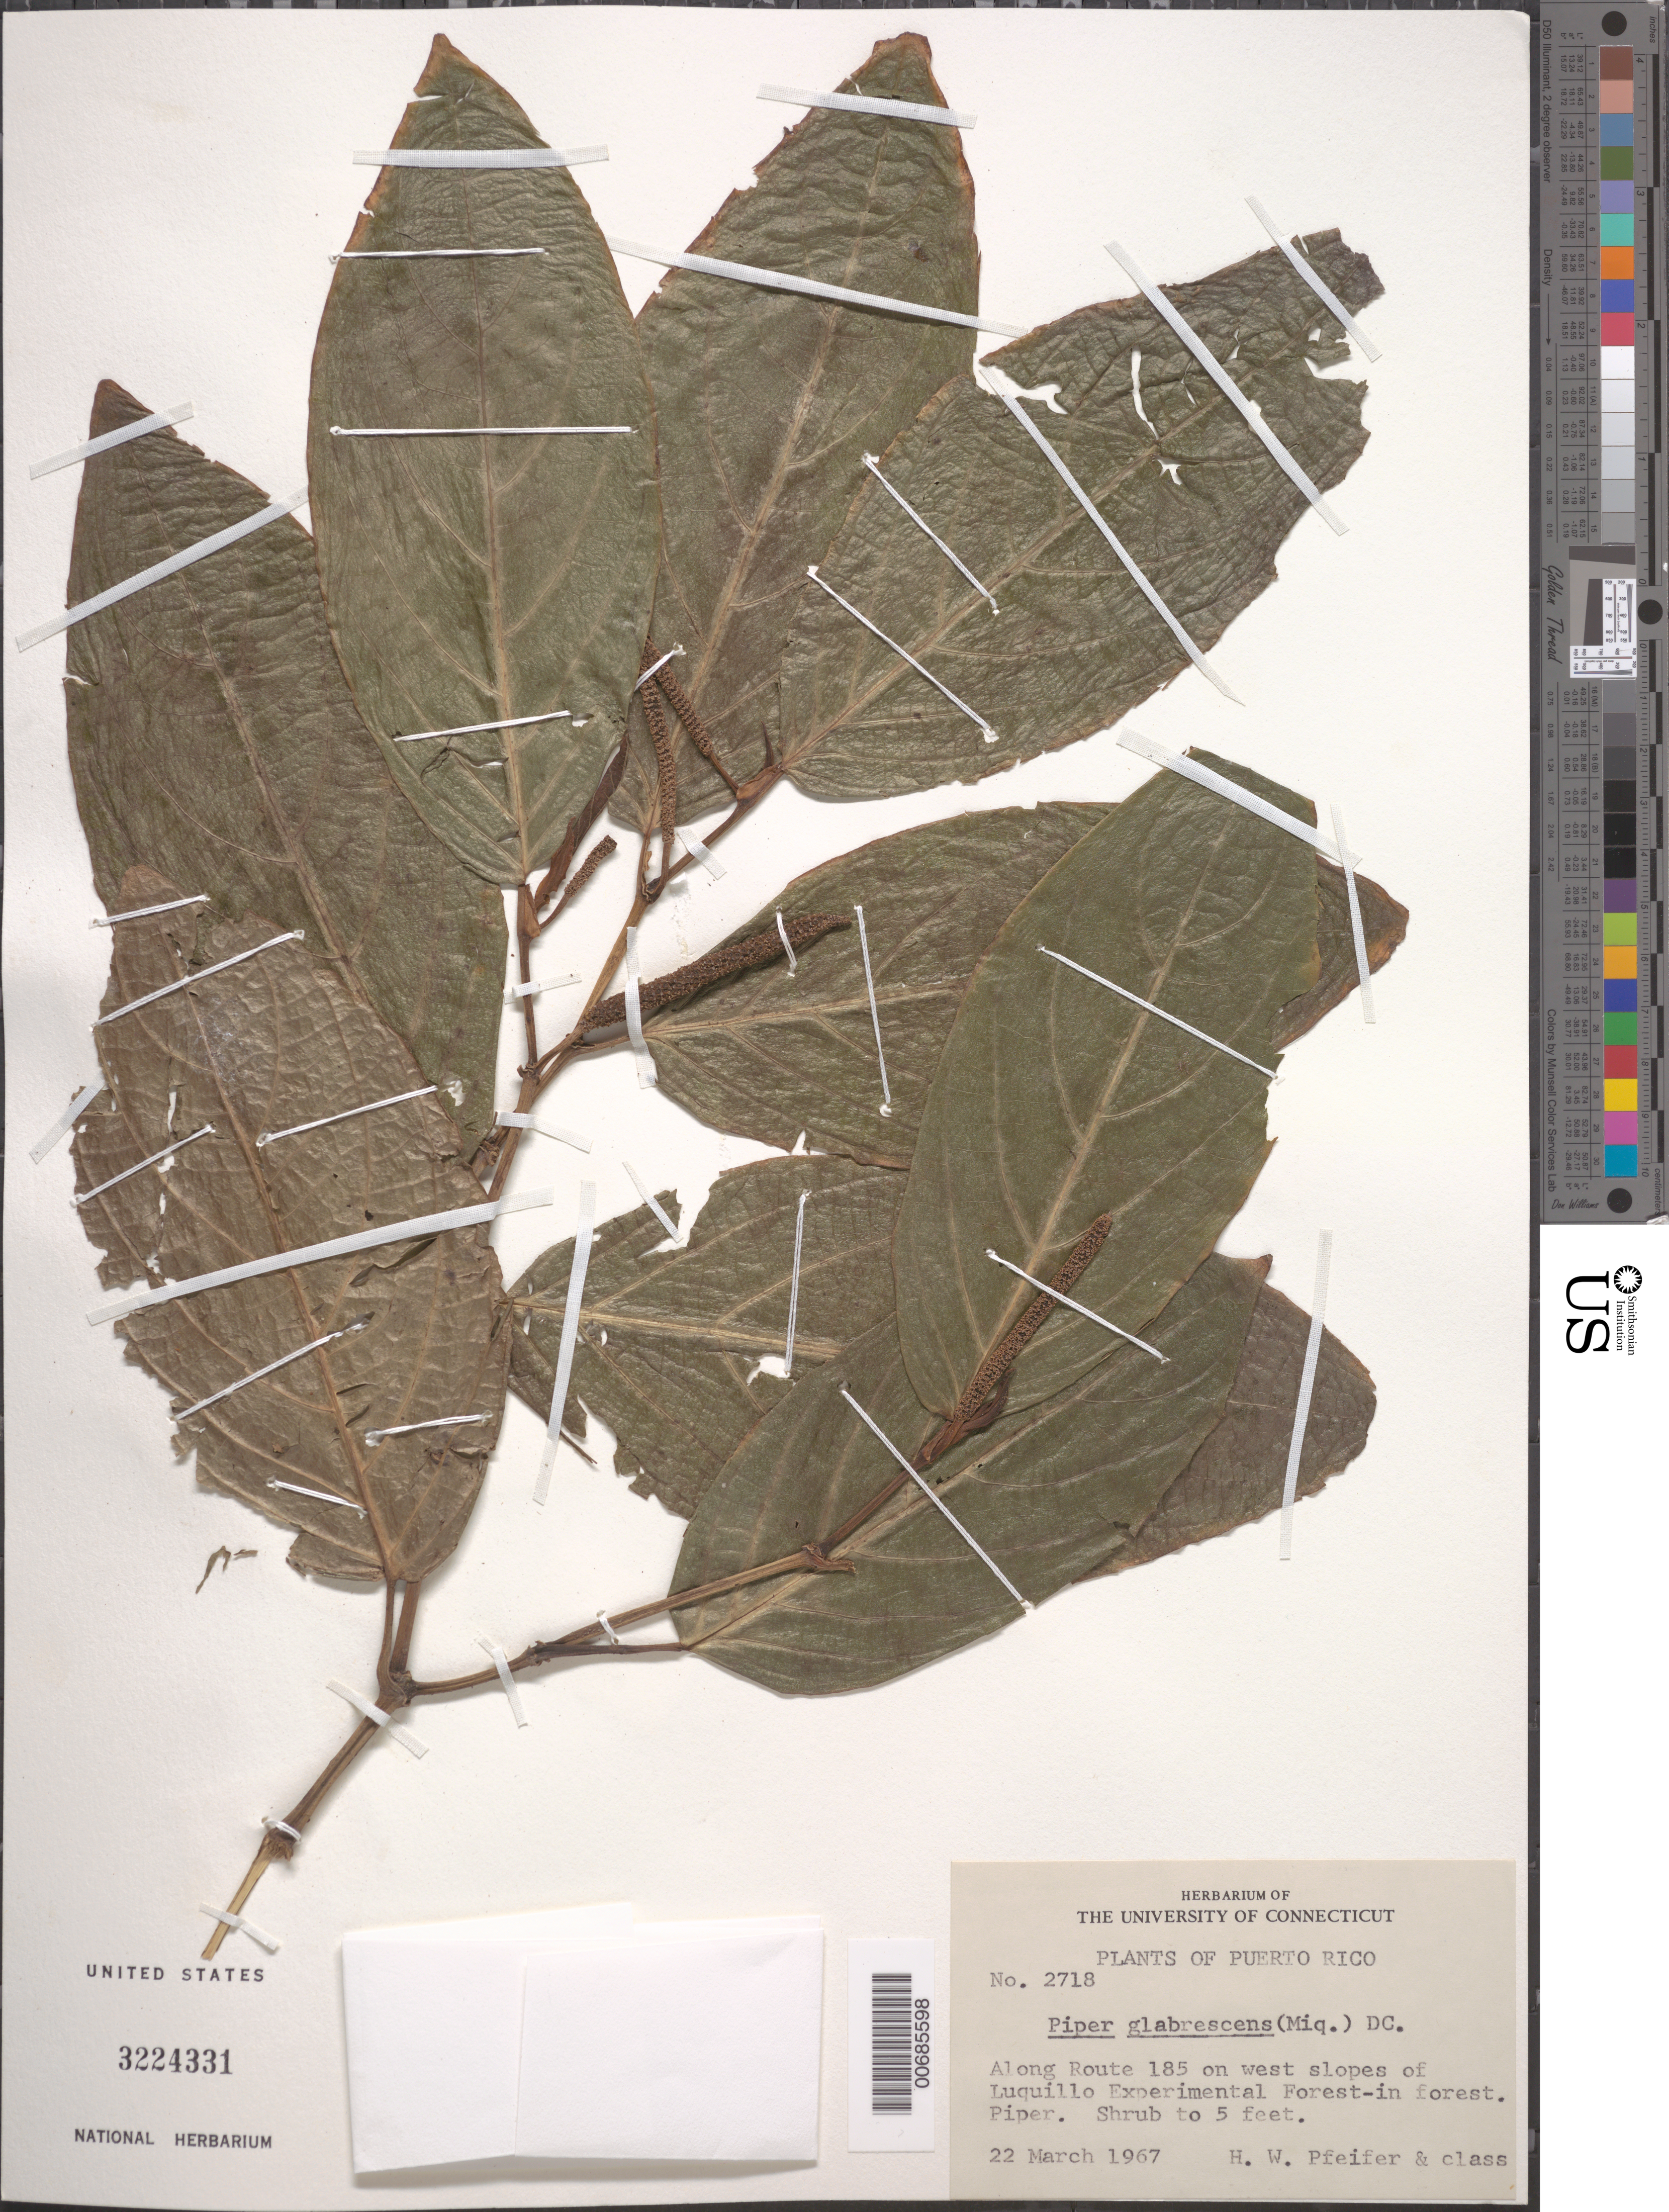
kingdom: Plantae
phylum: Tracheophyta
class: Magnoliopsida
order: Piperales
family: Piperaceae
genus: Piper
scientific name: Piper glabrescens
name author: (Miq.) C. DC.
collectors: H. W. Pfeifer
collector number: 2718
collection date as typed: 22 Mar 1967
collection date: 1967-03-22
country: Puerto Rico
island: Greater Antilles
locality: Along Route 185 on west slopes of Luquillo Expierimental Forest-in forest.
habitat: in forest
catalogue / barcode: US 3224331